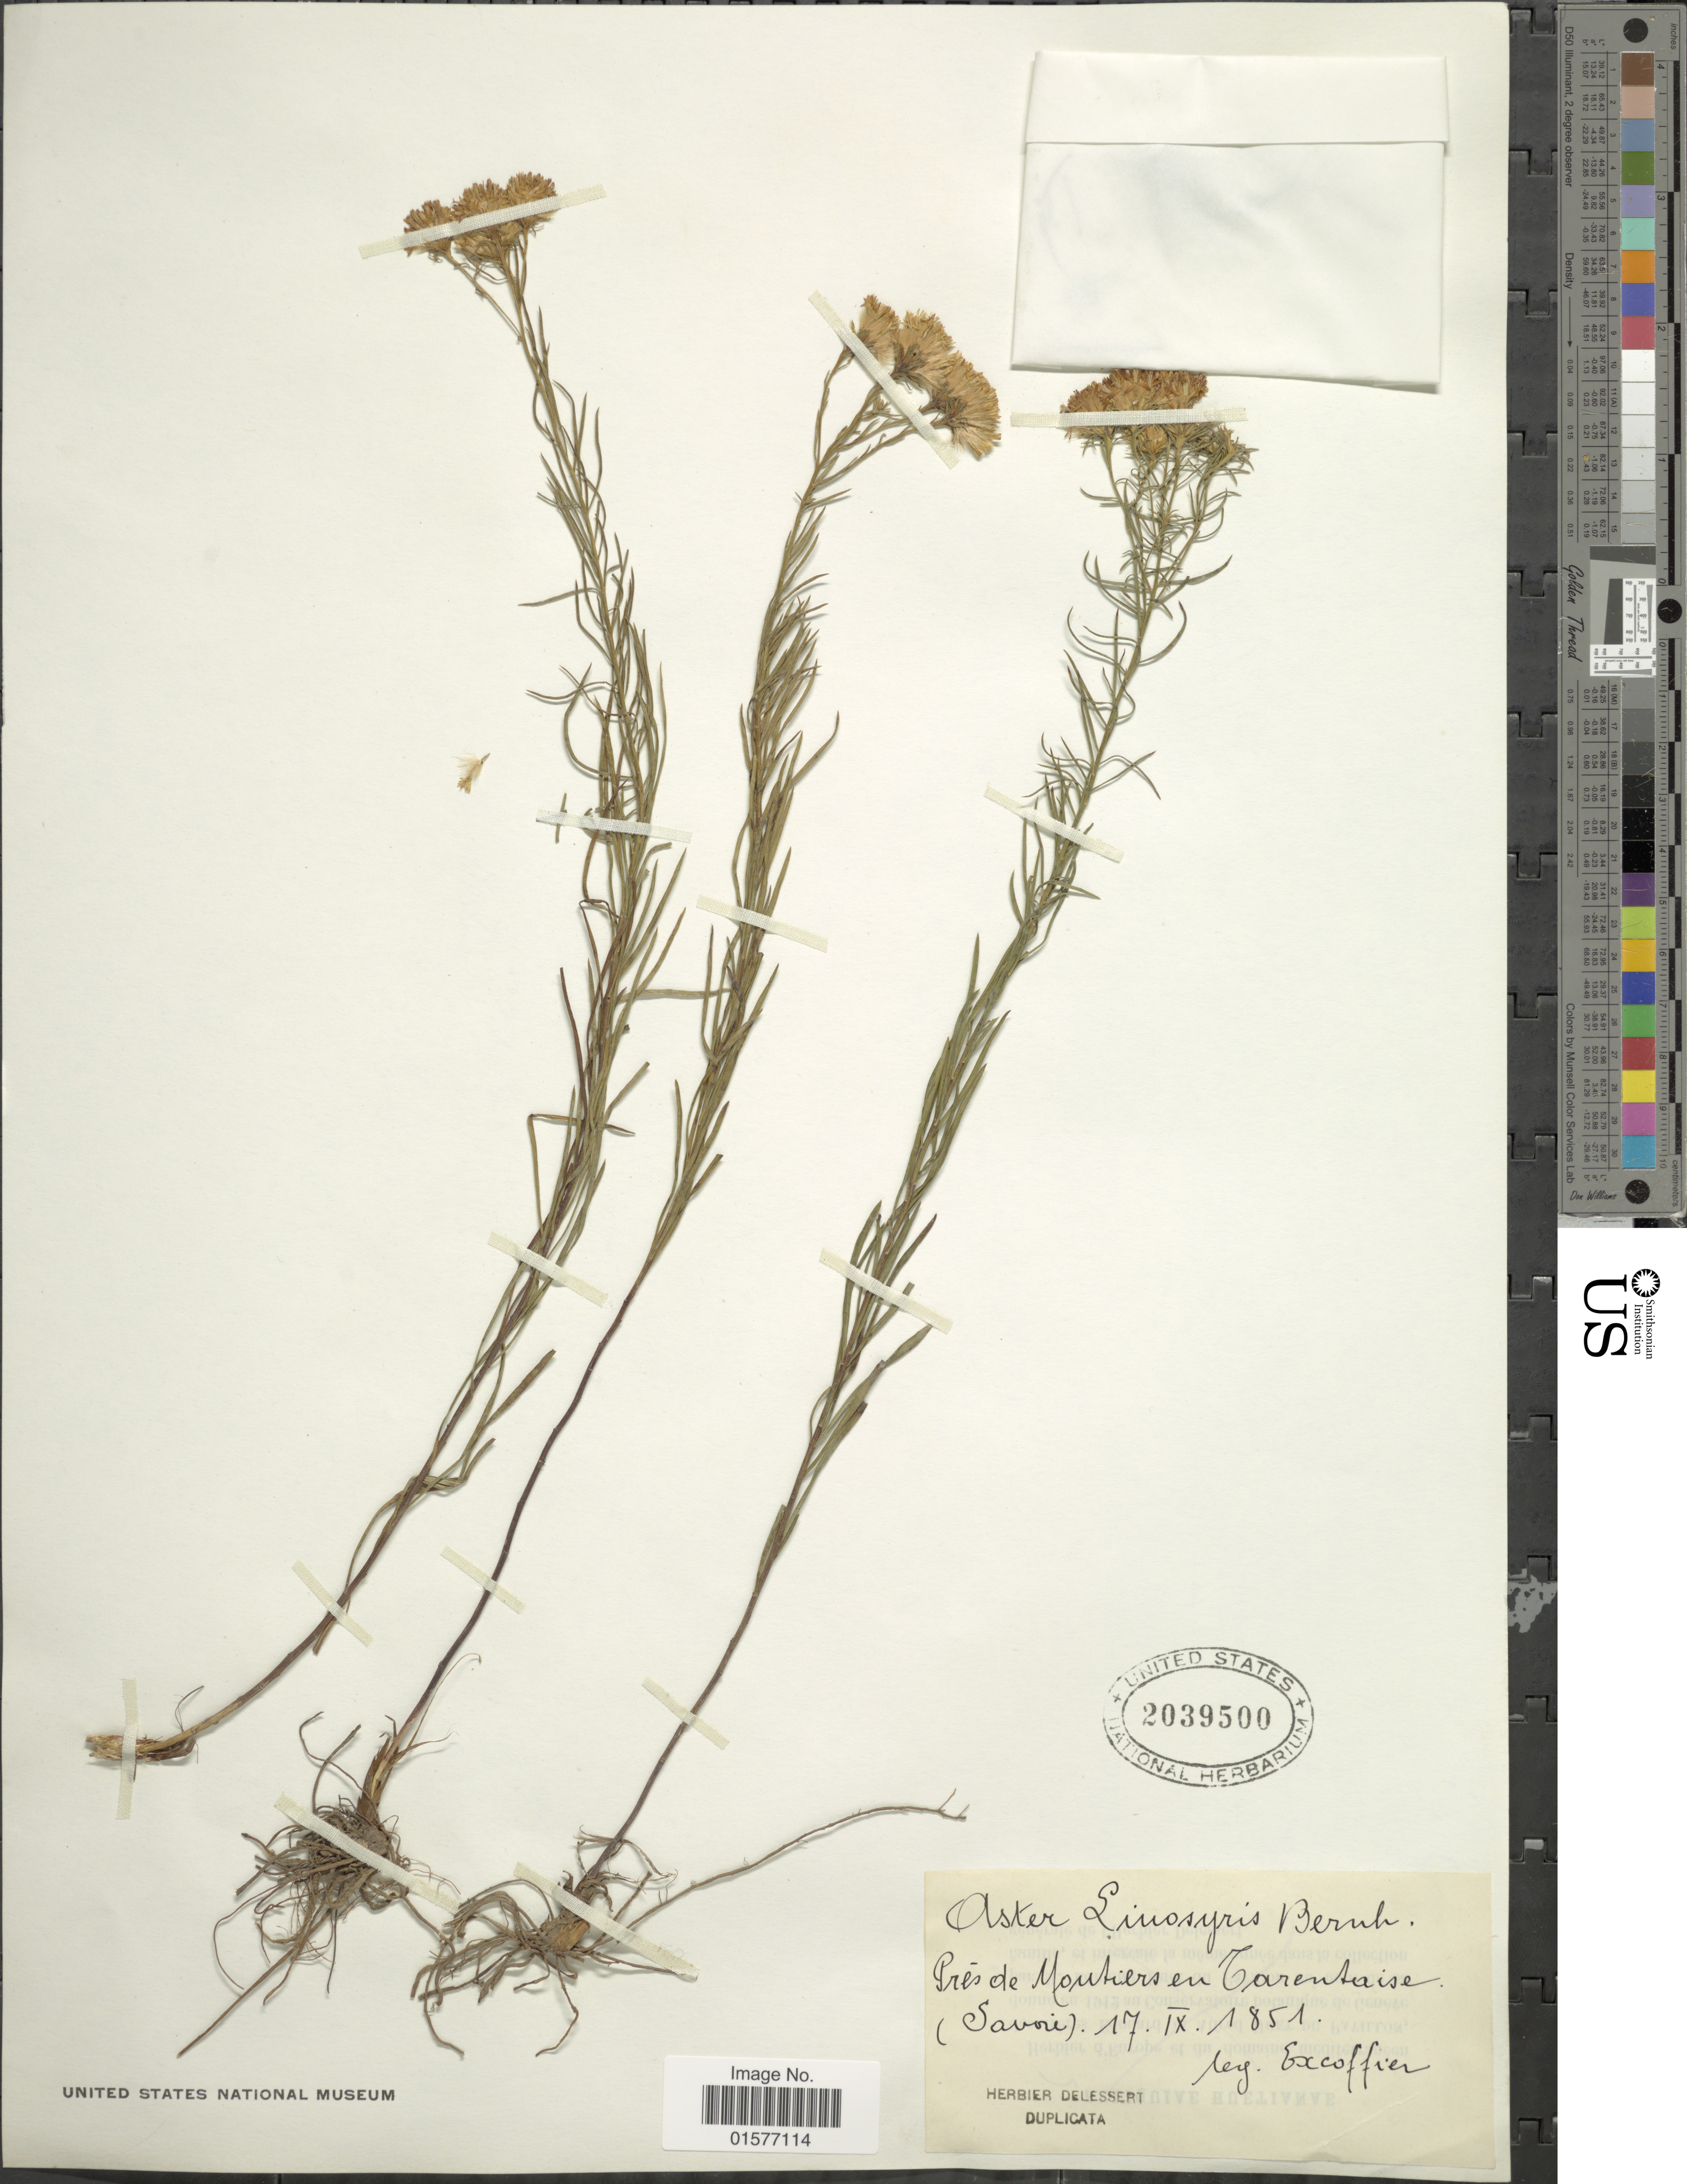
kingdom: Plantae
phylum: Tracheophyta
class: Magnoliopsida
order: Asterales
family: Asteraceae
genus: Linosyris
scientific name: Linosyris vulgaris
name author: Cass. ex Less.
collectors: Excoffier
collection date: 1851-09-17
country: France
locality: Pres de Moutiers en Carentaise (Savoie)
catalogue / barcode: US 2039500